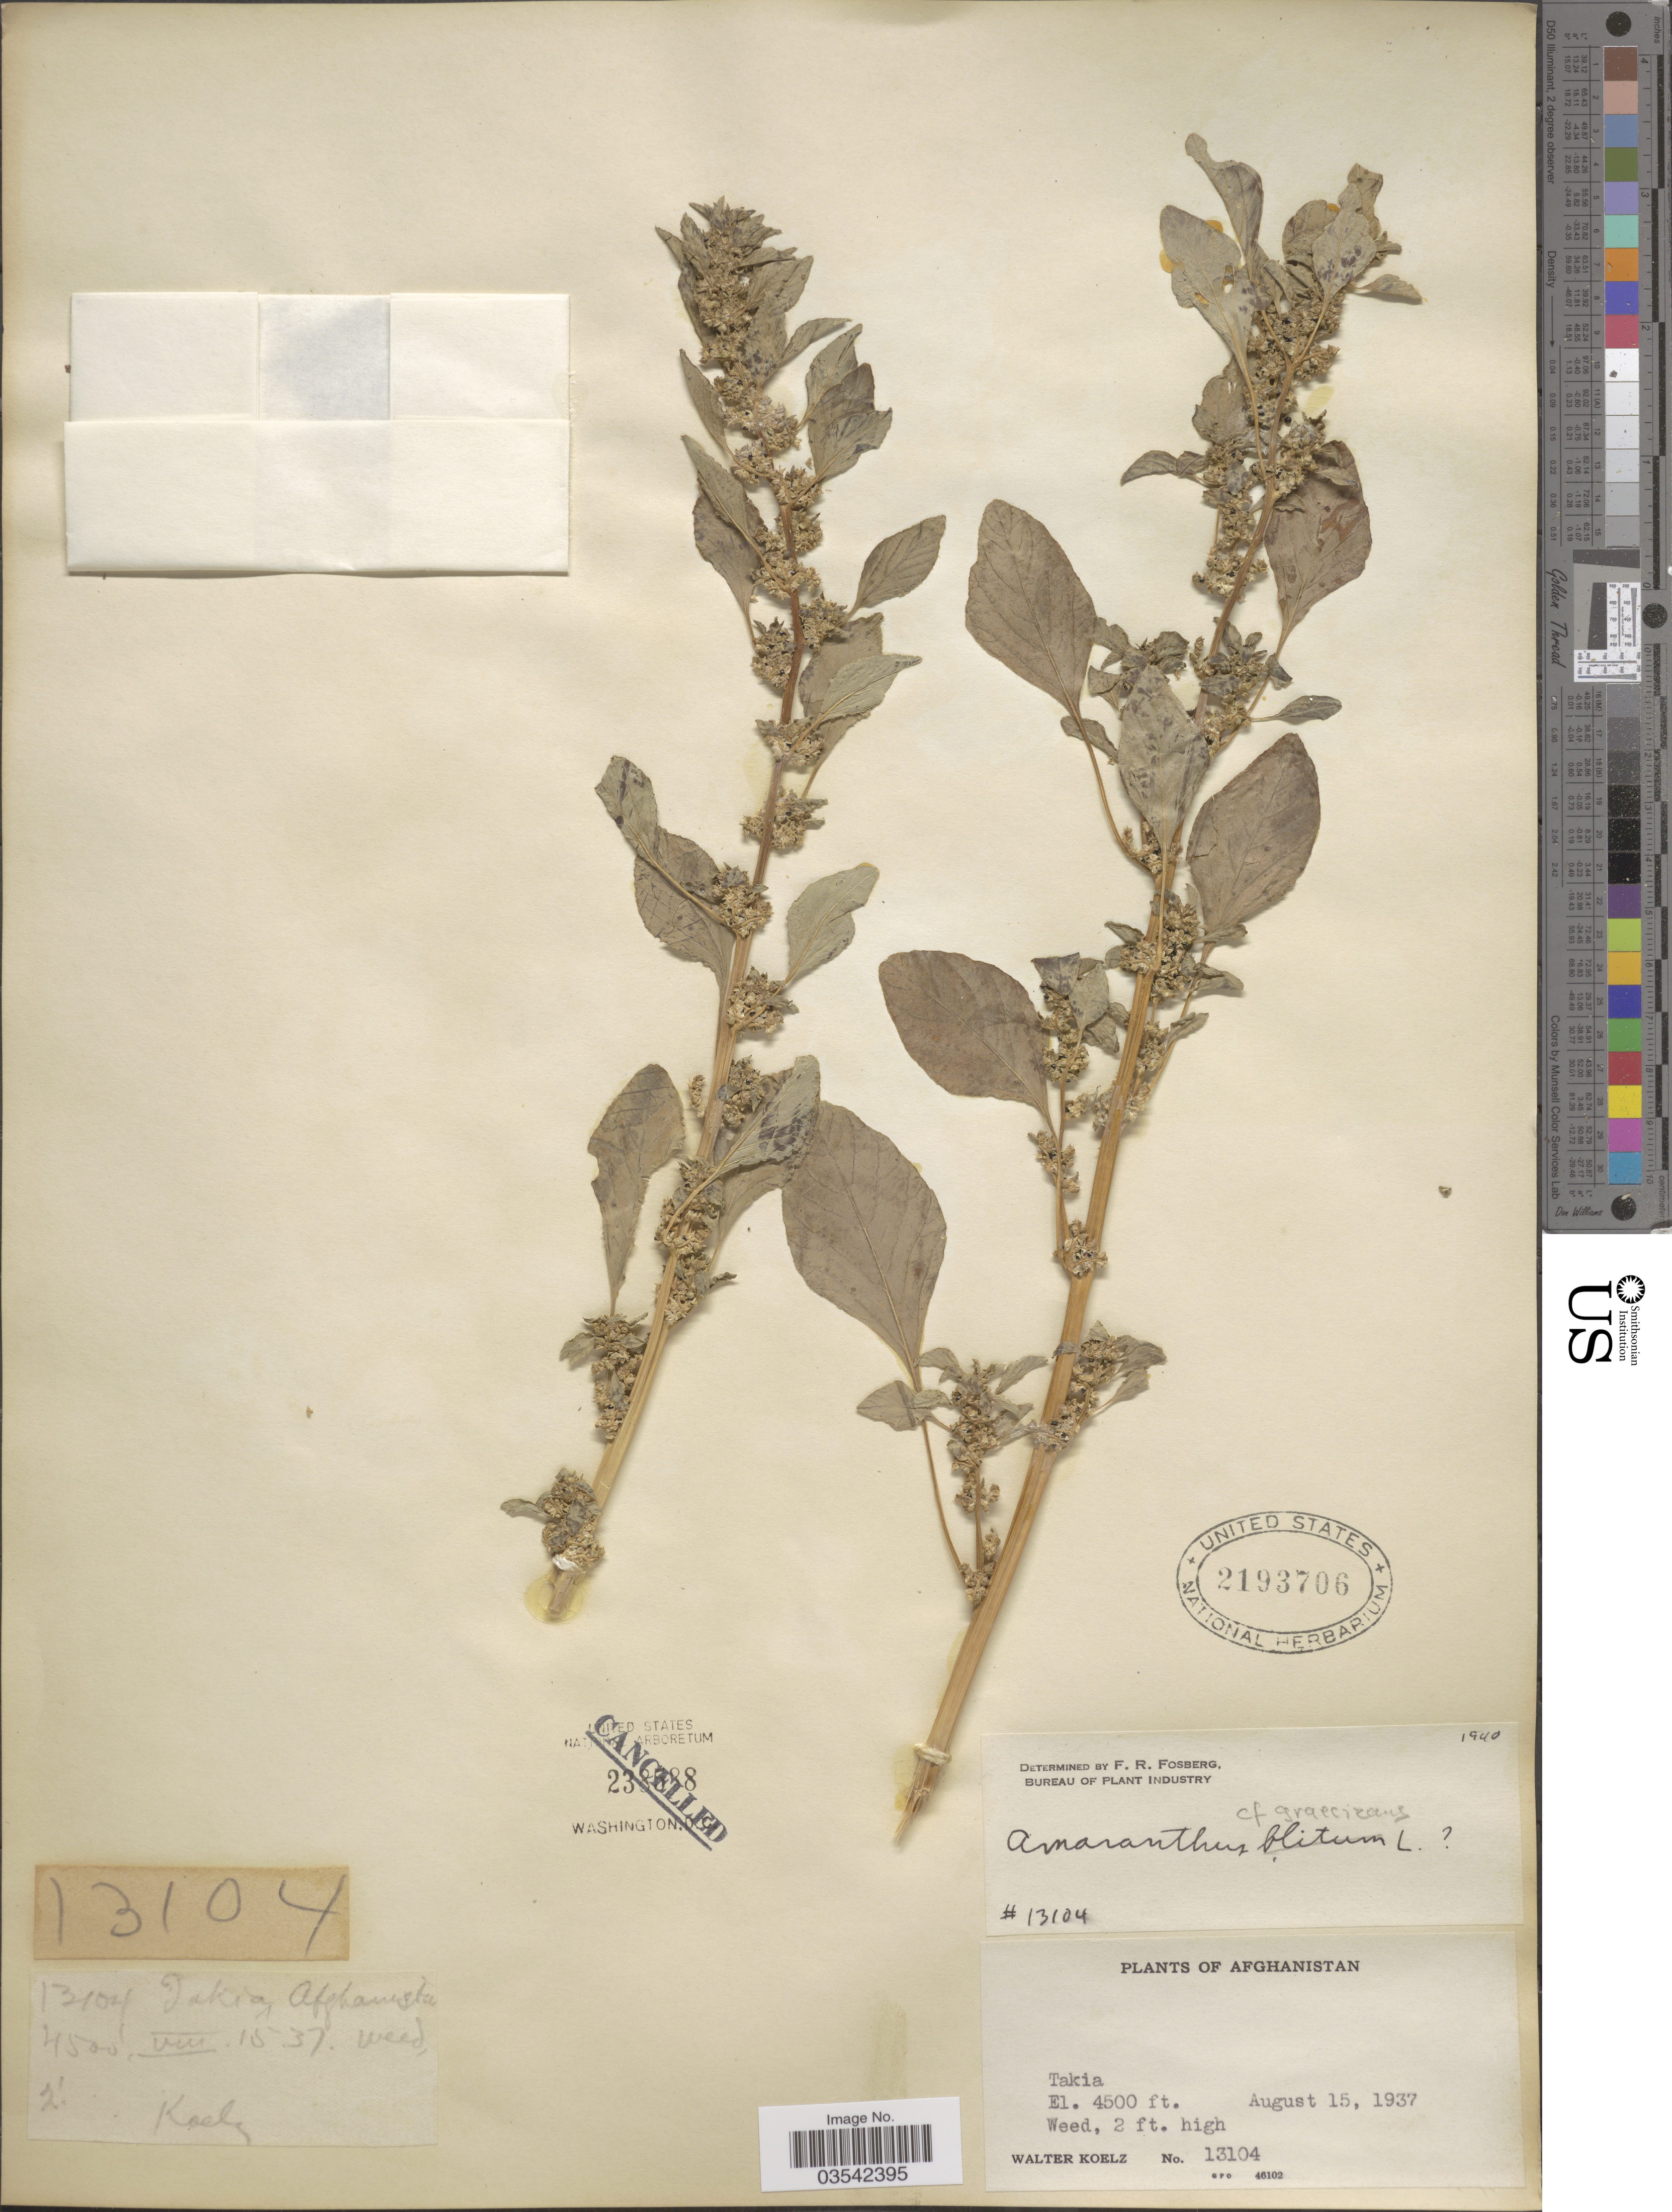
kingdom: Plantae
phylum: Tracheophyta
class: Magnoliopsida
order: Caryophyllales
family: Amaranthaceae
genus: Amaranthus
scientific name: Amaranthus graecizans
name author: L.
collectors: W. N. Koelz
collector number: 13104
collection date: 1937-08-15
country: Afghanistan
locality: Takia.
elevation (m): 1372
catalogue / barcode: US 2193706